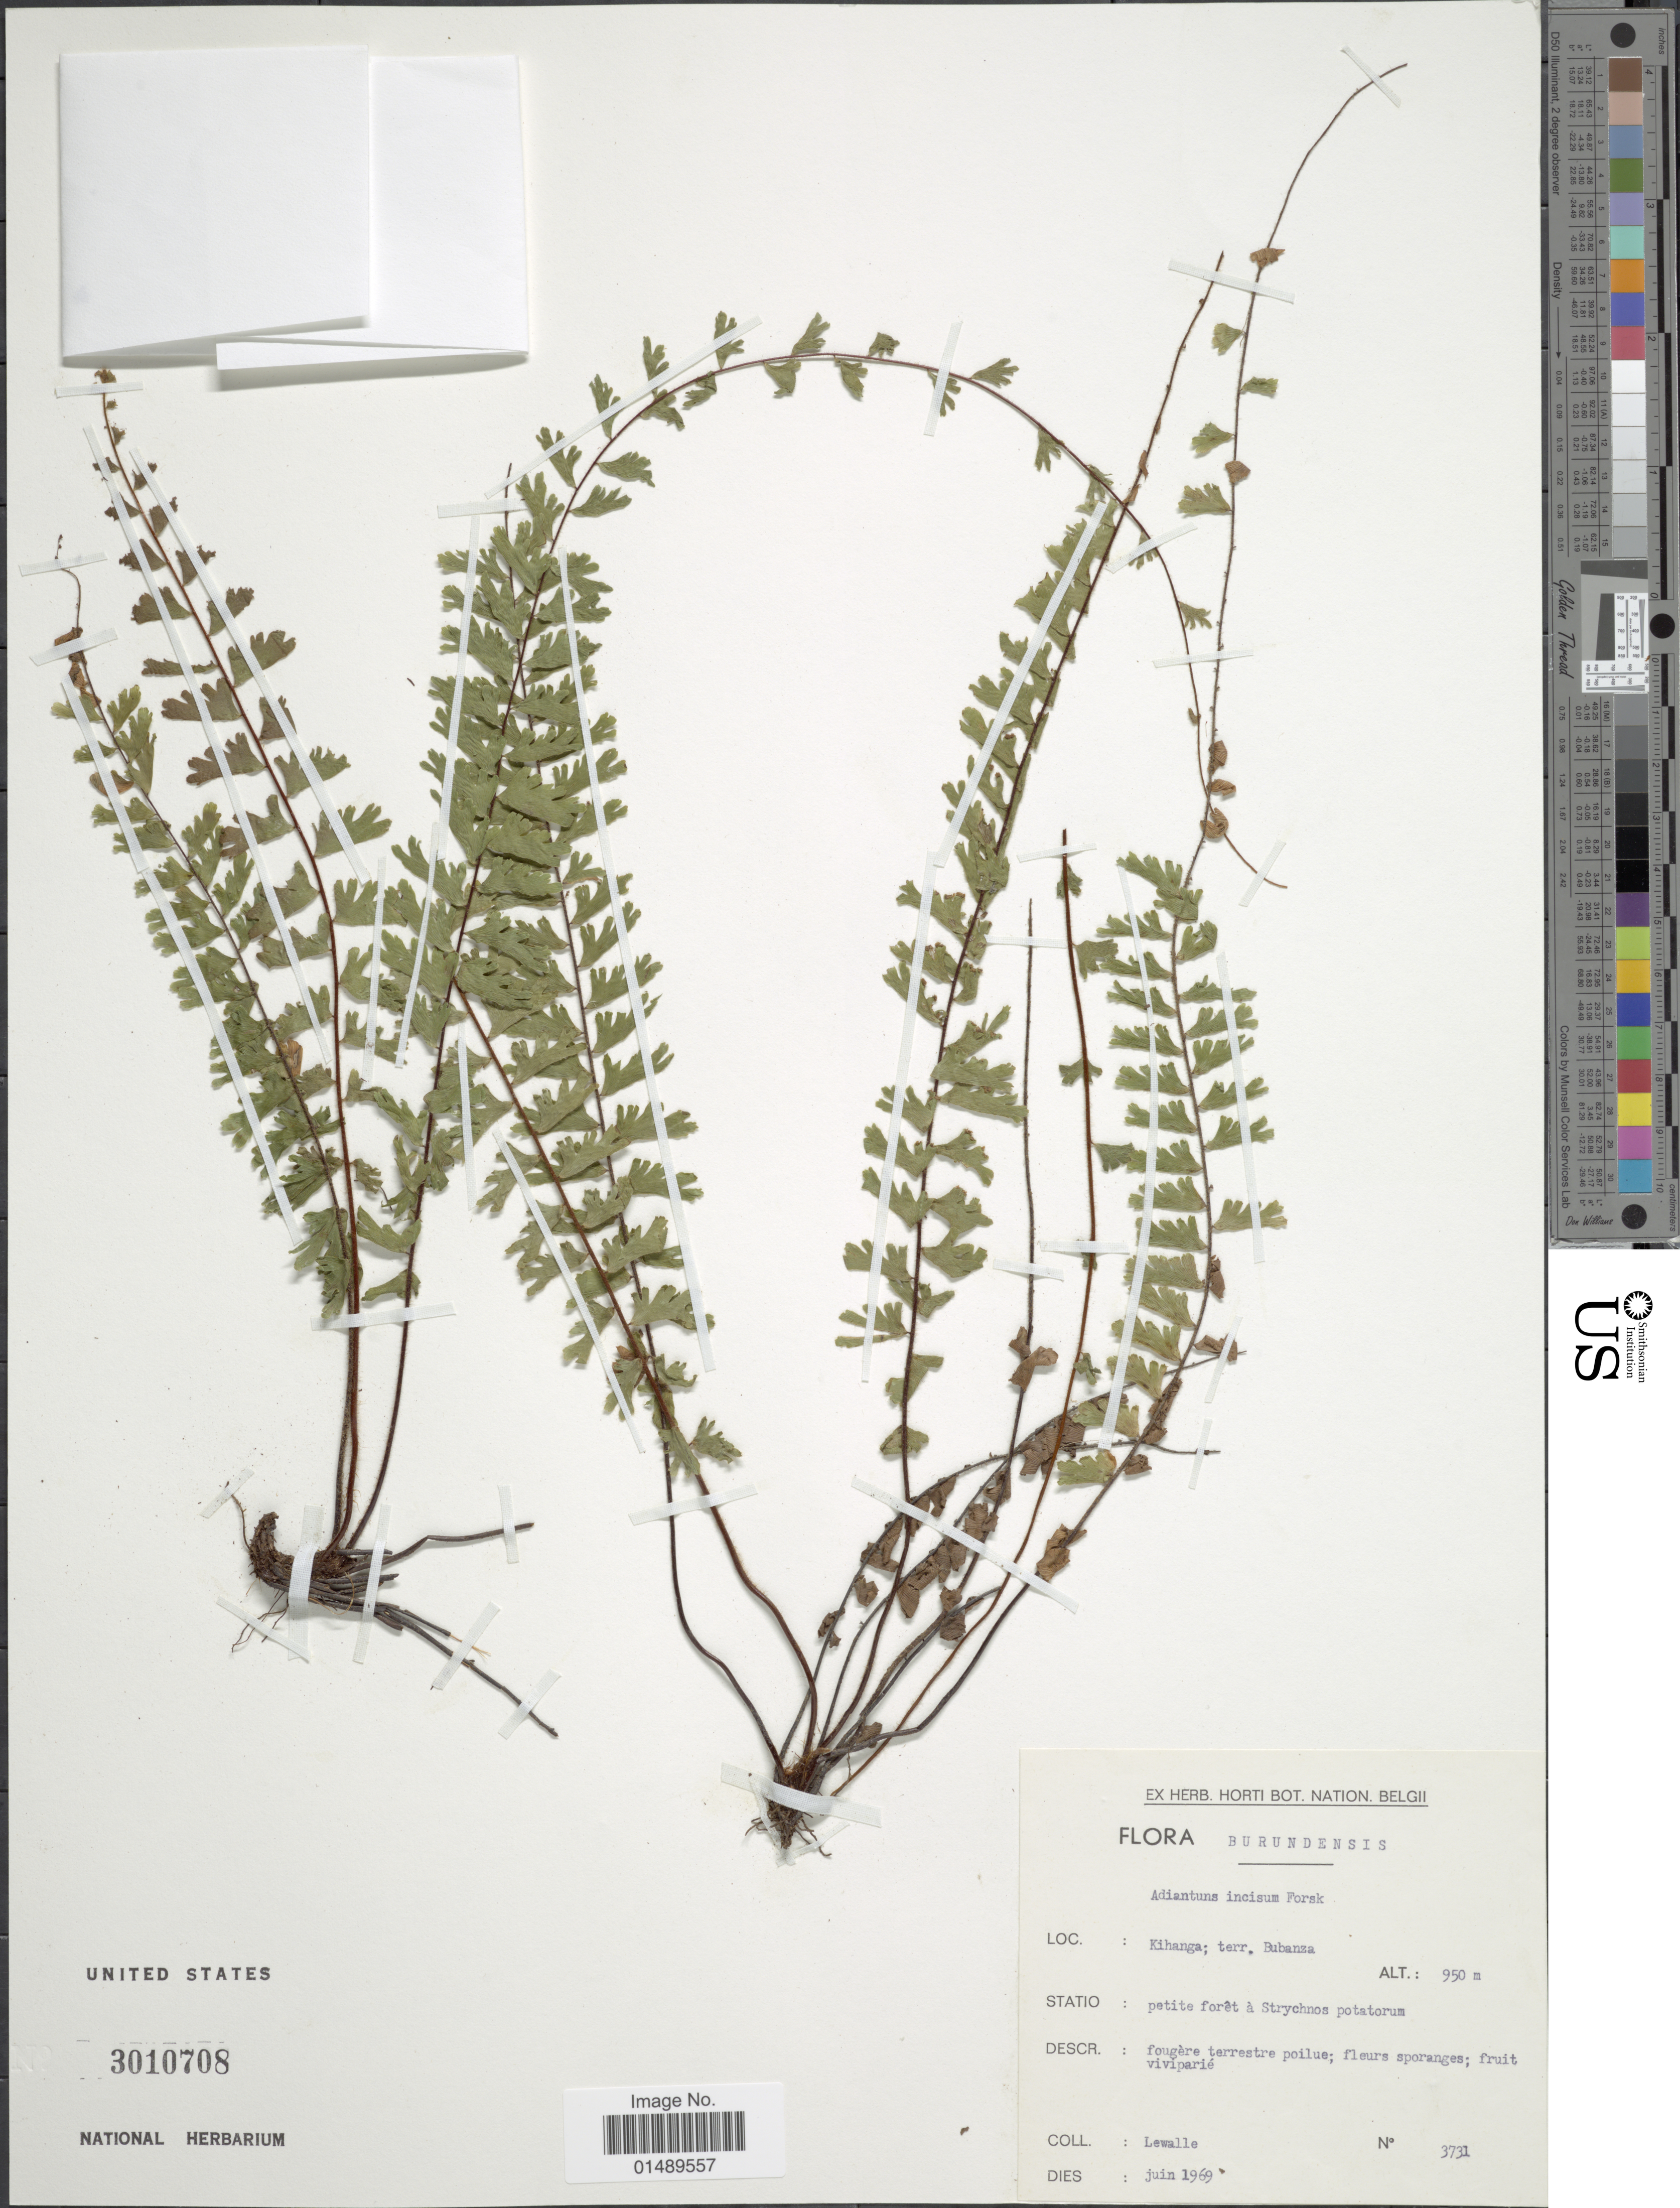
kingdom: Plantae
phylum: Tracheophyta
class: Polypodiopsida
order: Polypodiales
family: Pteridaceae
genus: Adiantum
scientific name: Adiantum incisum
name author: Forssk.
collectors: Lewalle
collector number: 3731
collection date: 1969-06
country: Burundi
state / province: Bubanza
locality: Kihanga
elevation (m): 950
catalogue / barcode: US 3010708